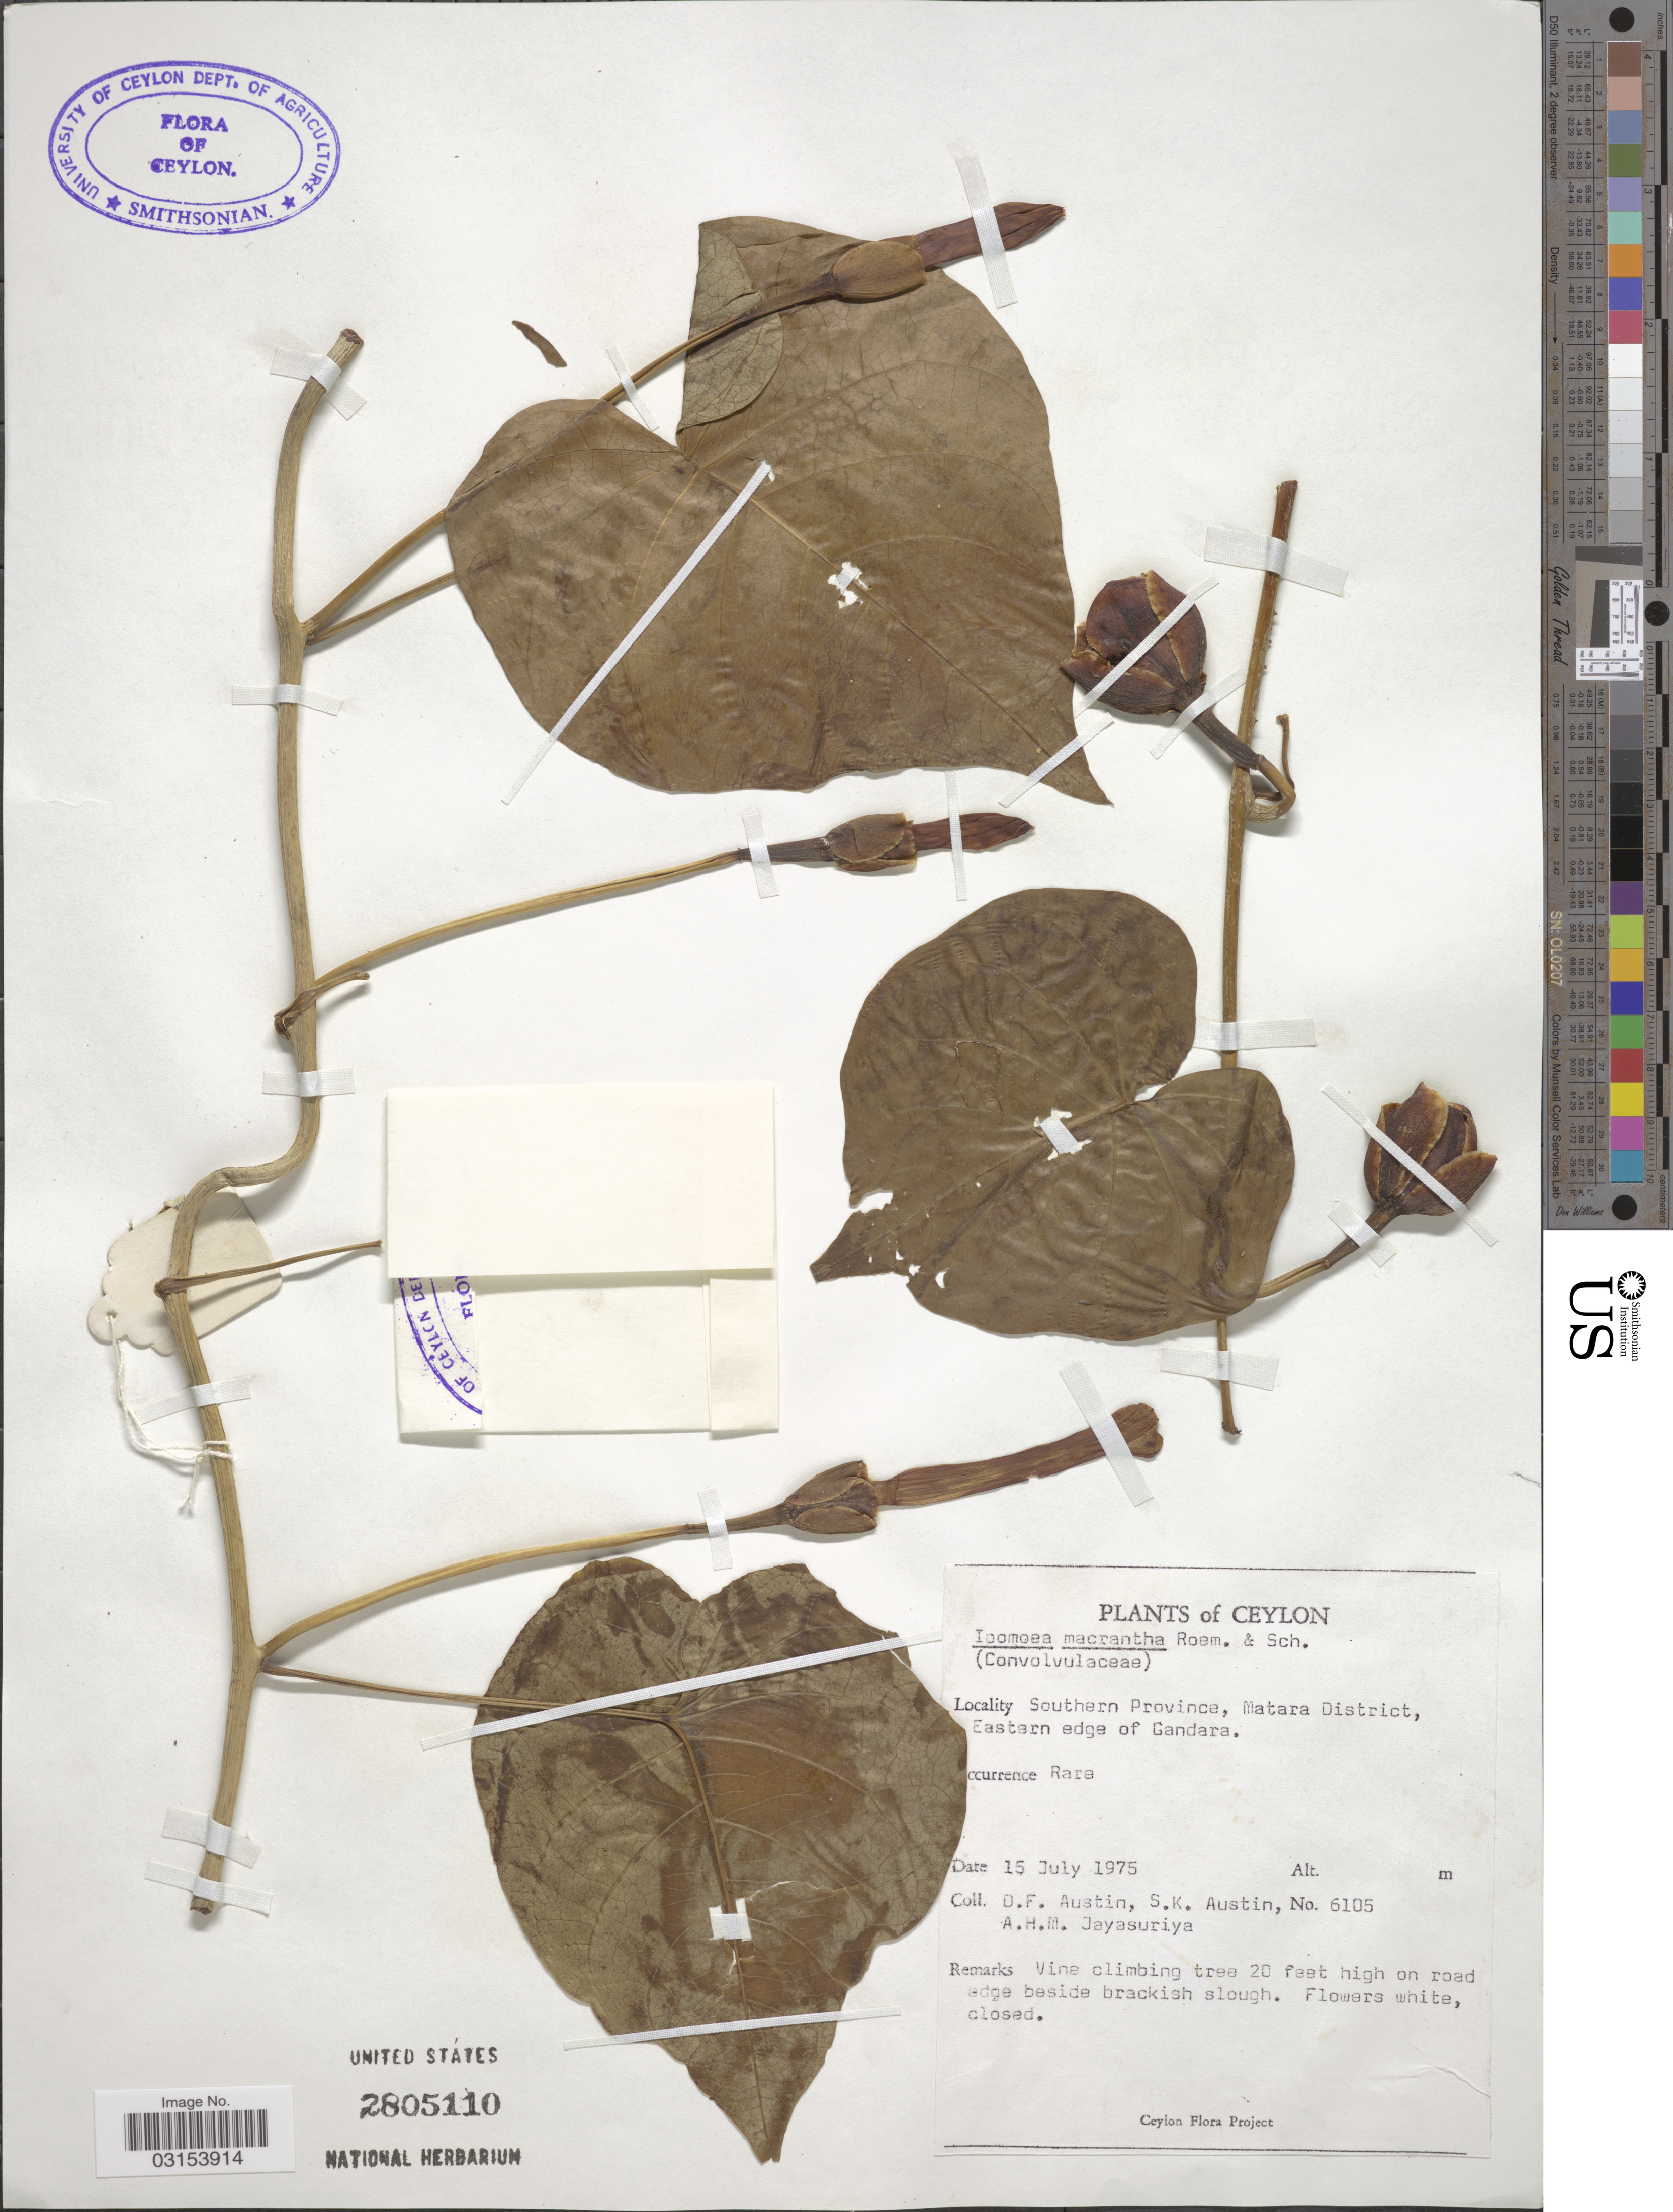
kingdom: Plantae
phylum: Tracheophyta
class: Magnoliopsida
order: Solanales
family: Convolvulaceae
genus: Ipomoea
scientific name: Ipomoea macrantha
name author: Roem. & Schult.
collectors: D. Austin, S. Austin & A. H. Jayasuriya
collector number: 6105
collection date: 1975-07-15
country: Sri Lanka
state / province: Southern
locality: Ceylon. Matara District, Eastern edge of Gandara.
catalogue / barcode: US 2805110